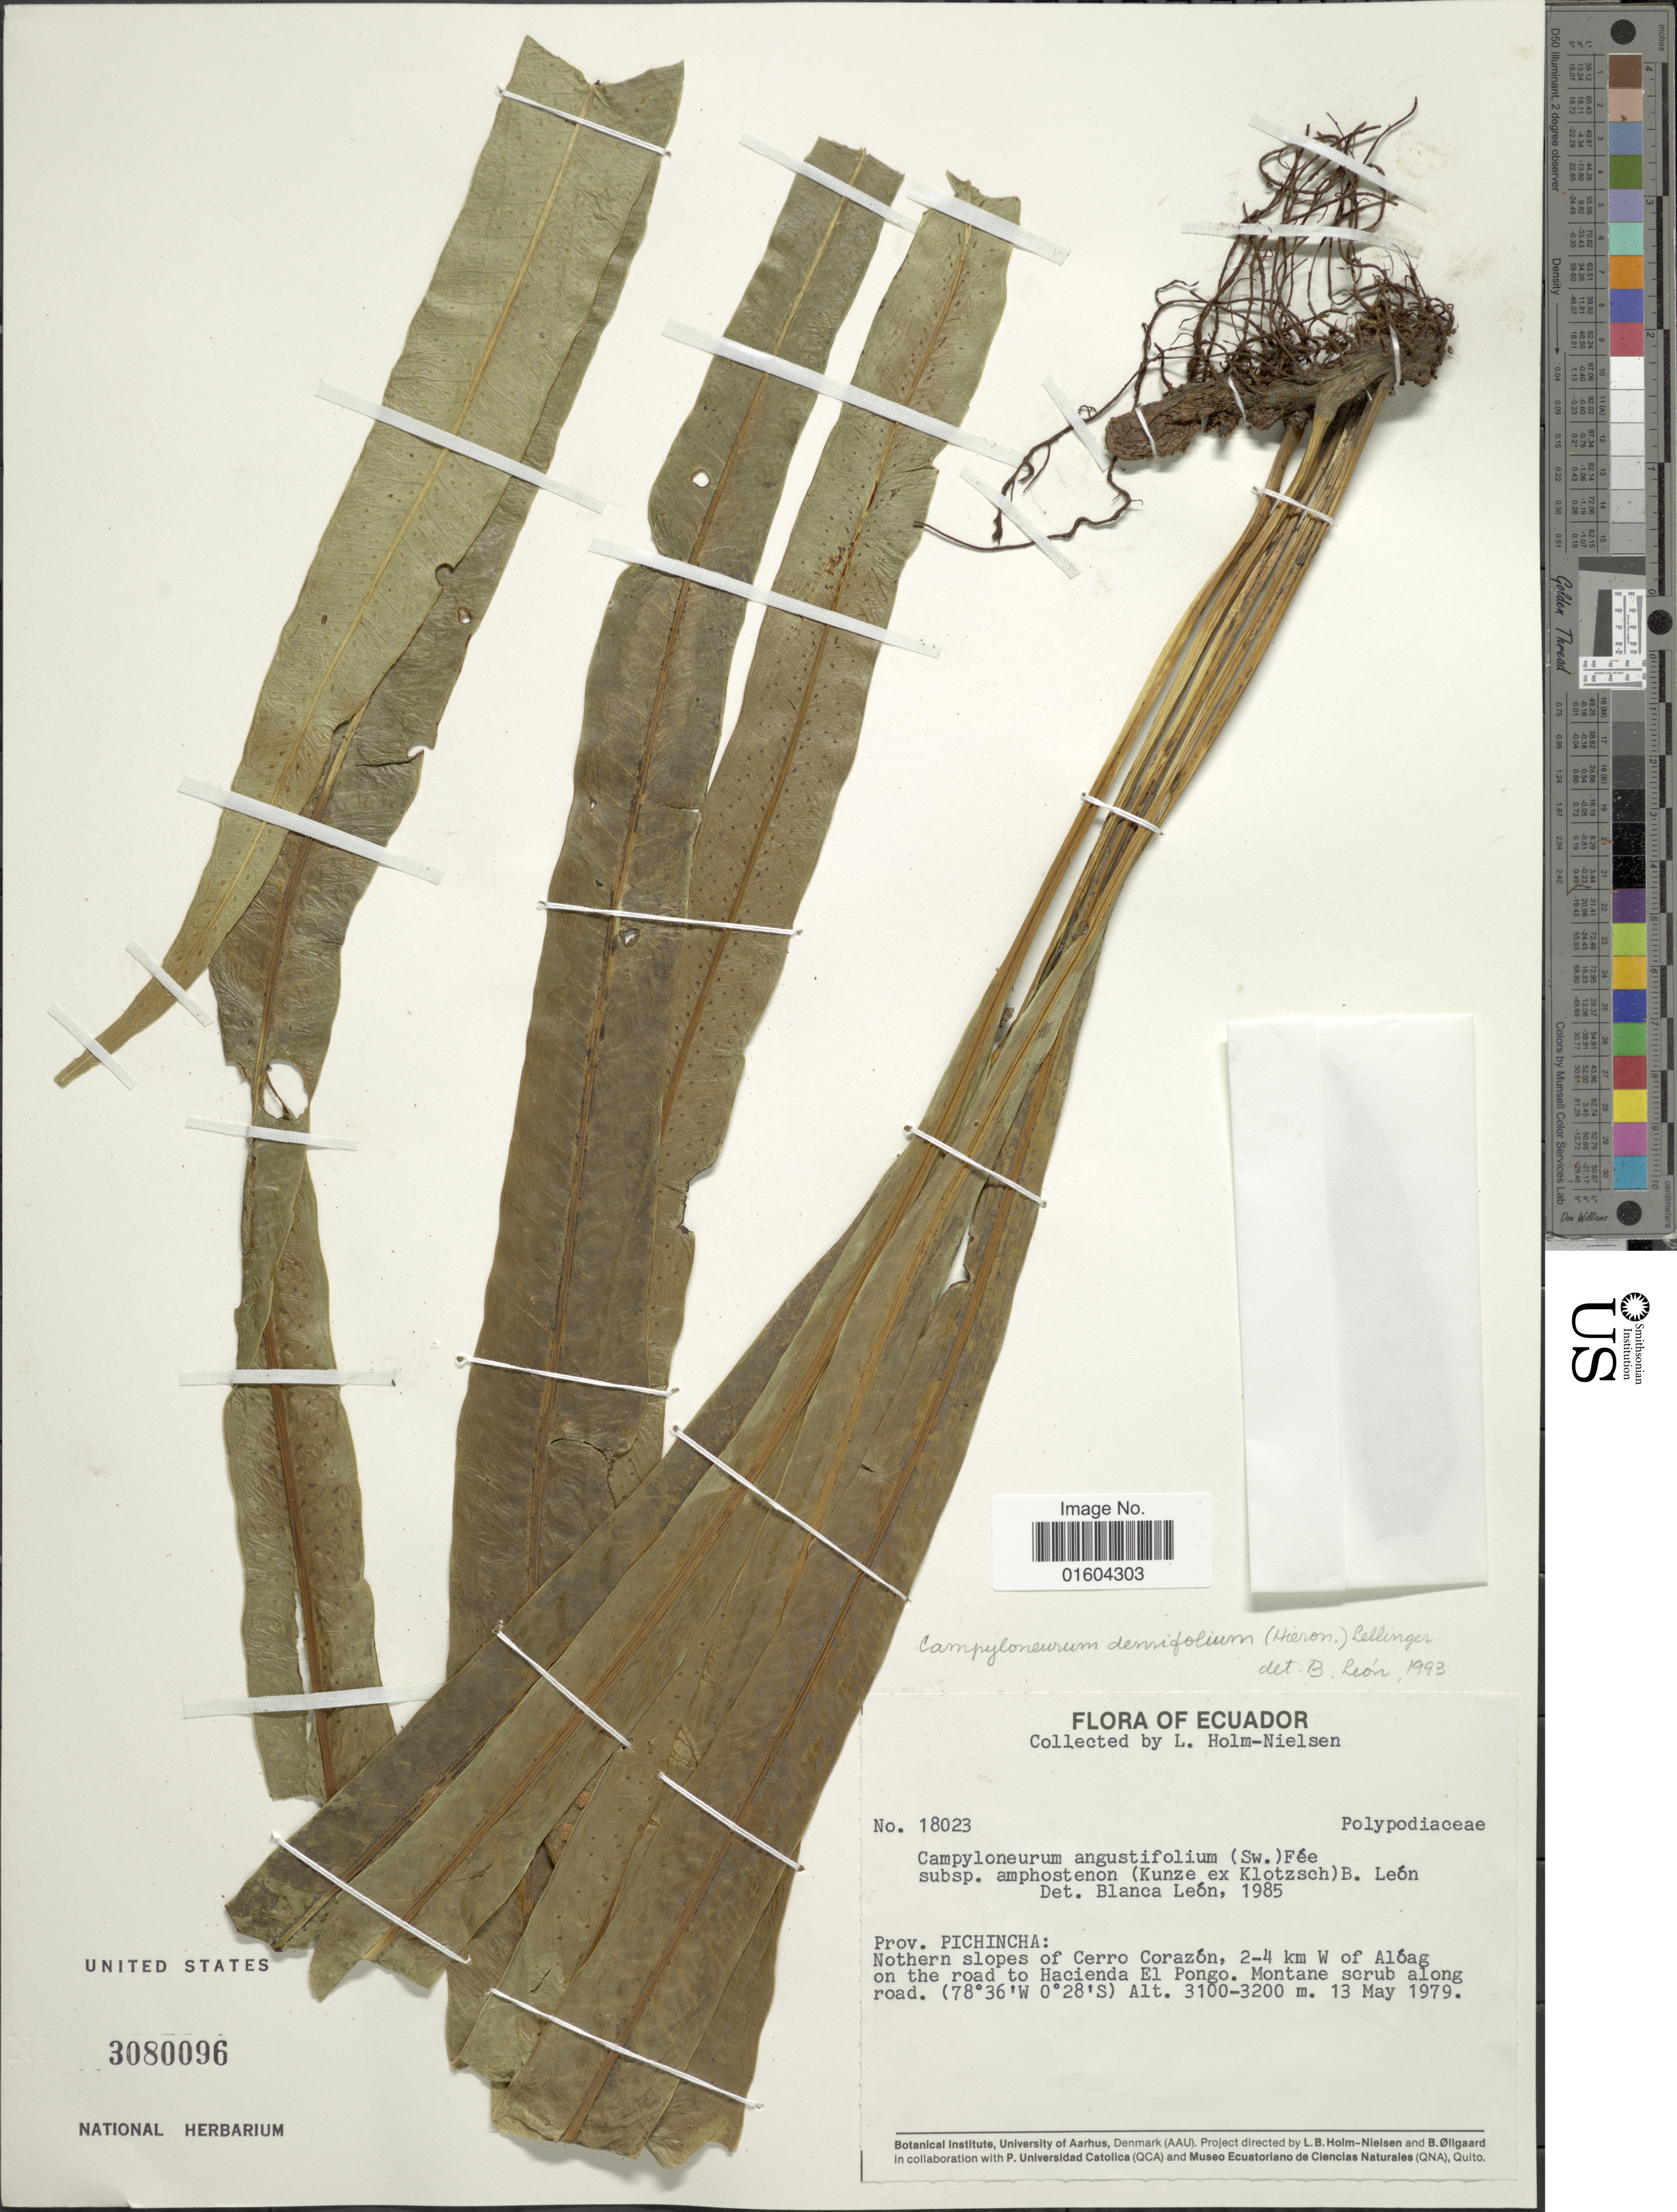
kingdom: Plantae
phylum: Tracheophyta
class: Polypodiopsida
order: Polypodiales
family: Polypodiaceae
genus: Campyloneurum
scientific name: Campyloneurum densifolium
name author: (Hieron.) Lellinger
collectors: L. B. Holm-Nielsen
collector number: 18023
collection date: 1979-05-13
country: Ecuador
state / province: Pichincha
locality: Ecuador, Prov. Pichincha: Northern slope of Cerro Corazon, 2-4 km W of Aloag on the road to Hacienda El Pongo.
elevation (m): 3100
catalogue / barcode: US 3080096